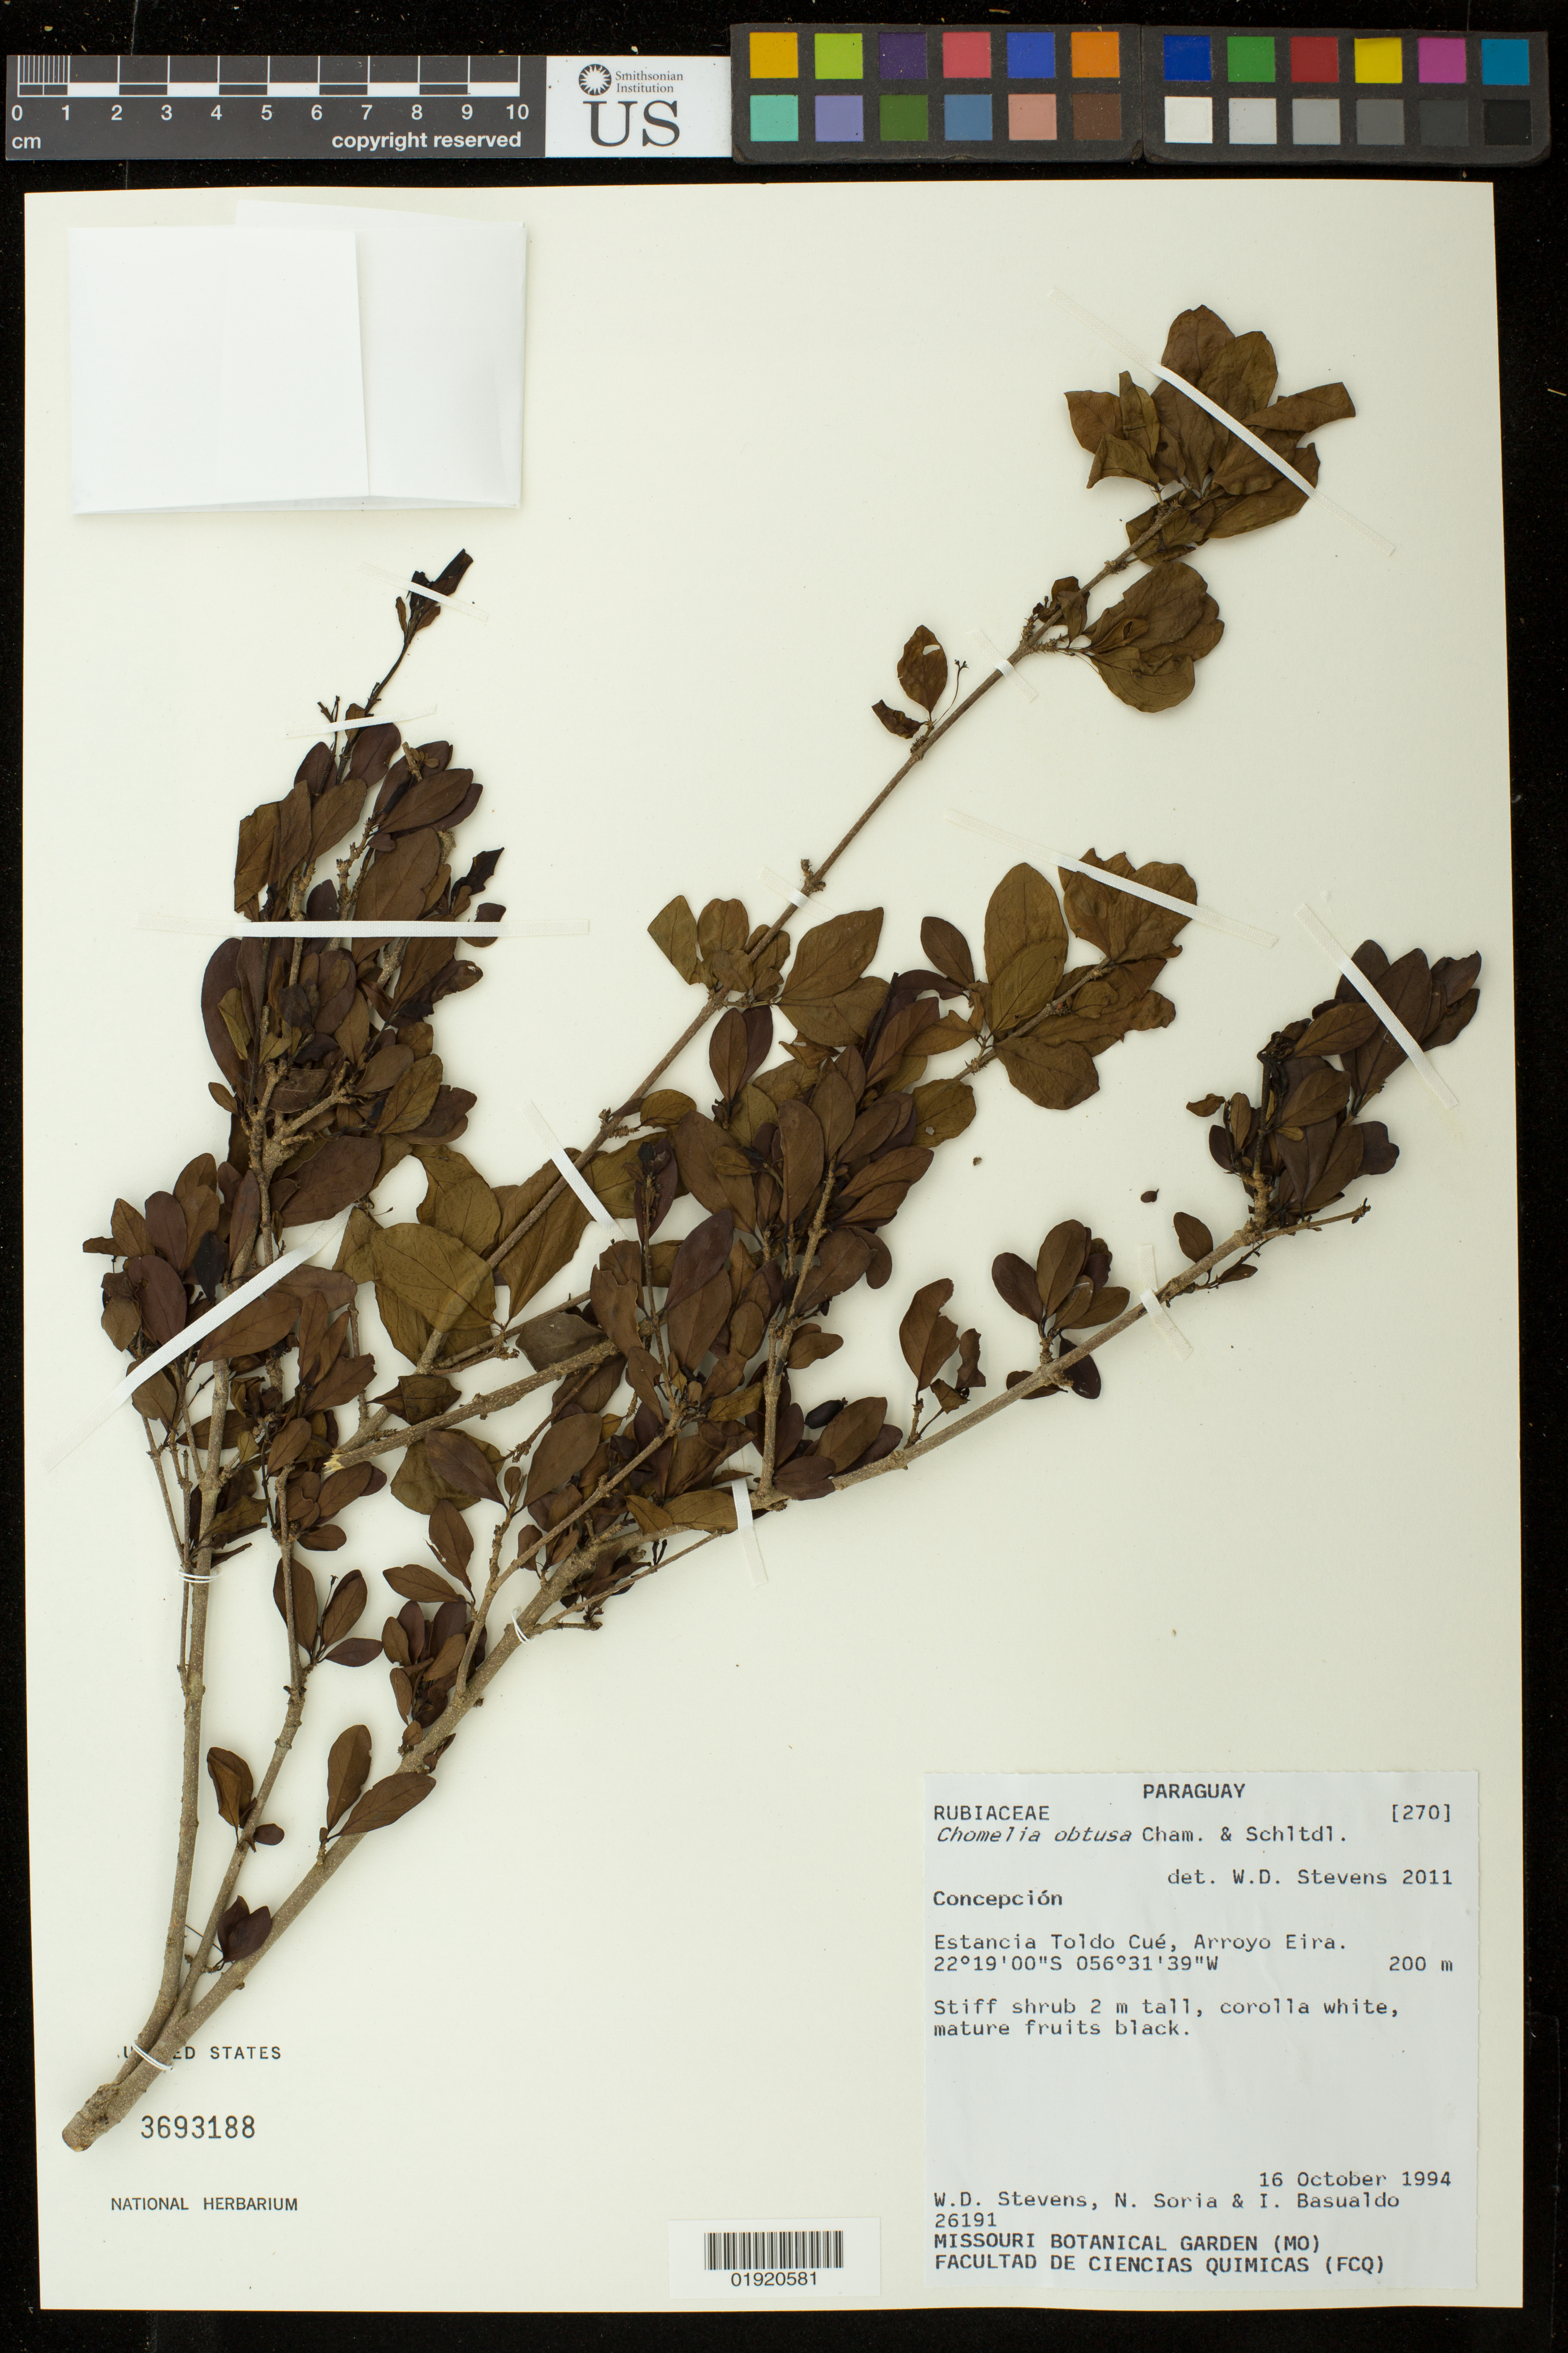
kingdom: Plantae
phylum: Tracheophyta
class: Magnoliopsida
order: Gentianales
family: Rubiaceae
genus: Chomelia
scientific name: Chomelia obtusa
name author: Cham. & Schltdl.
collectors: W. D. Stevens, N. Soria & I. Basualdo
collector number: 270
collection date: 1994-10-16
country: Paraguay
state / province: Concepción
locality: Paraguay. Concepcion. Estancia Toldo Cue, Arroyo Eira.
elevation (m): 200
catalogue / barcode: US 3693188